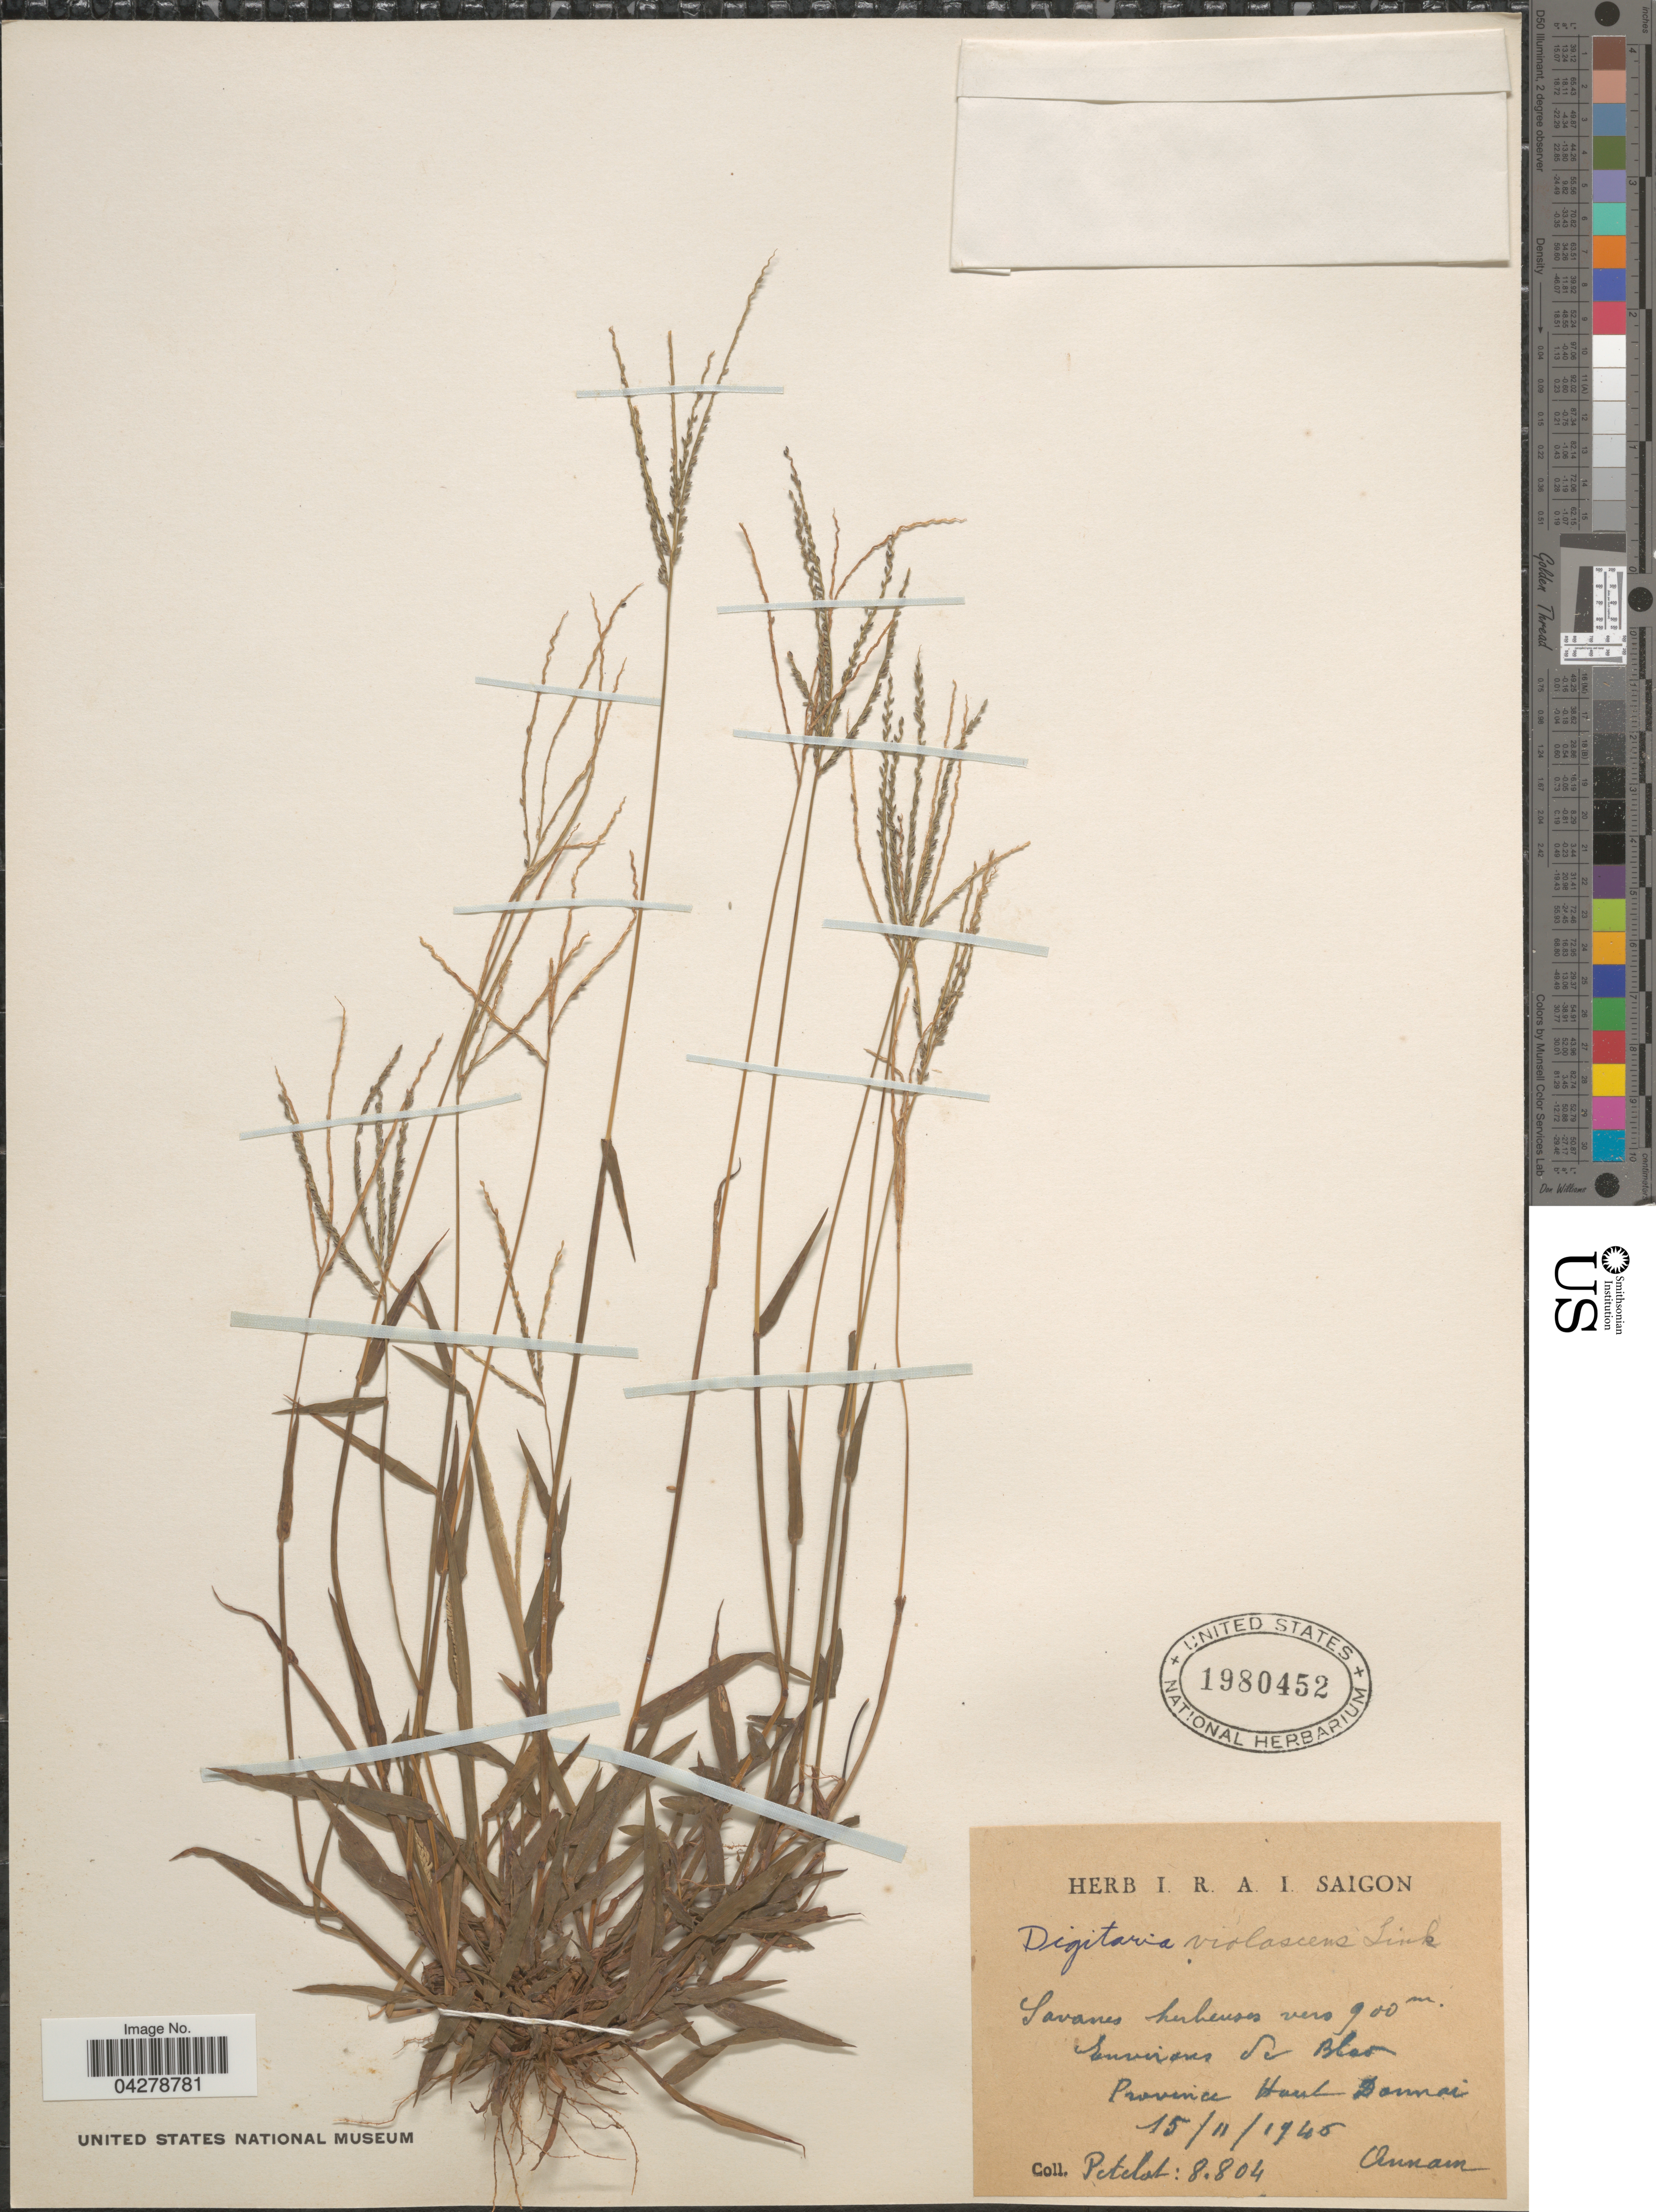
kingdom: Plantae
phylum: Tracheophyta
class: Liliopsida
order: Poales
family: Poaceae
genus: Digitaria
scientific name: Digitaria violascens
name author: Link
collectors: Pételot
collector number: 8804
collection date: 1946-11-15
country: Vietnam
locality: Environs de Blao. Province Haut Donnai. Annam.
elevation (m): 900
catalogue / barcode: US 1980452